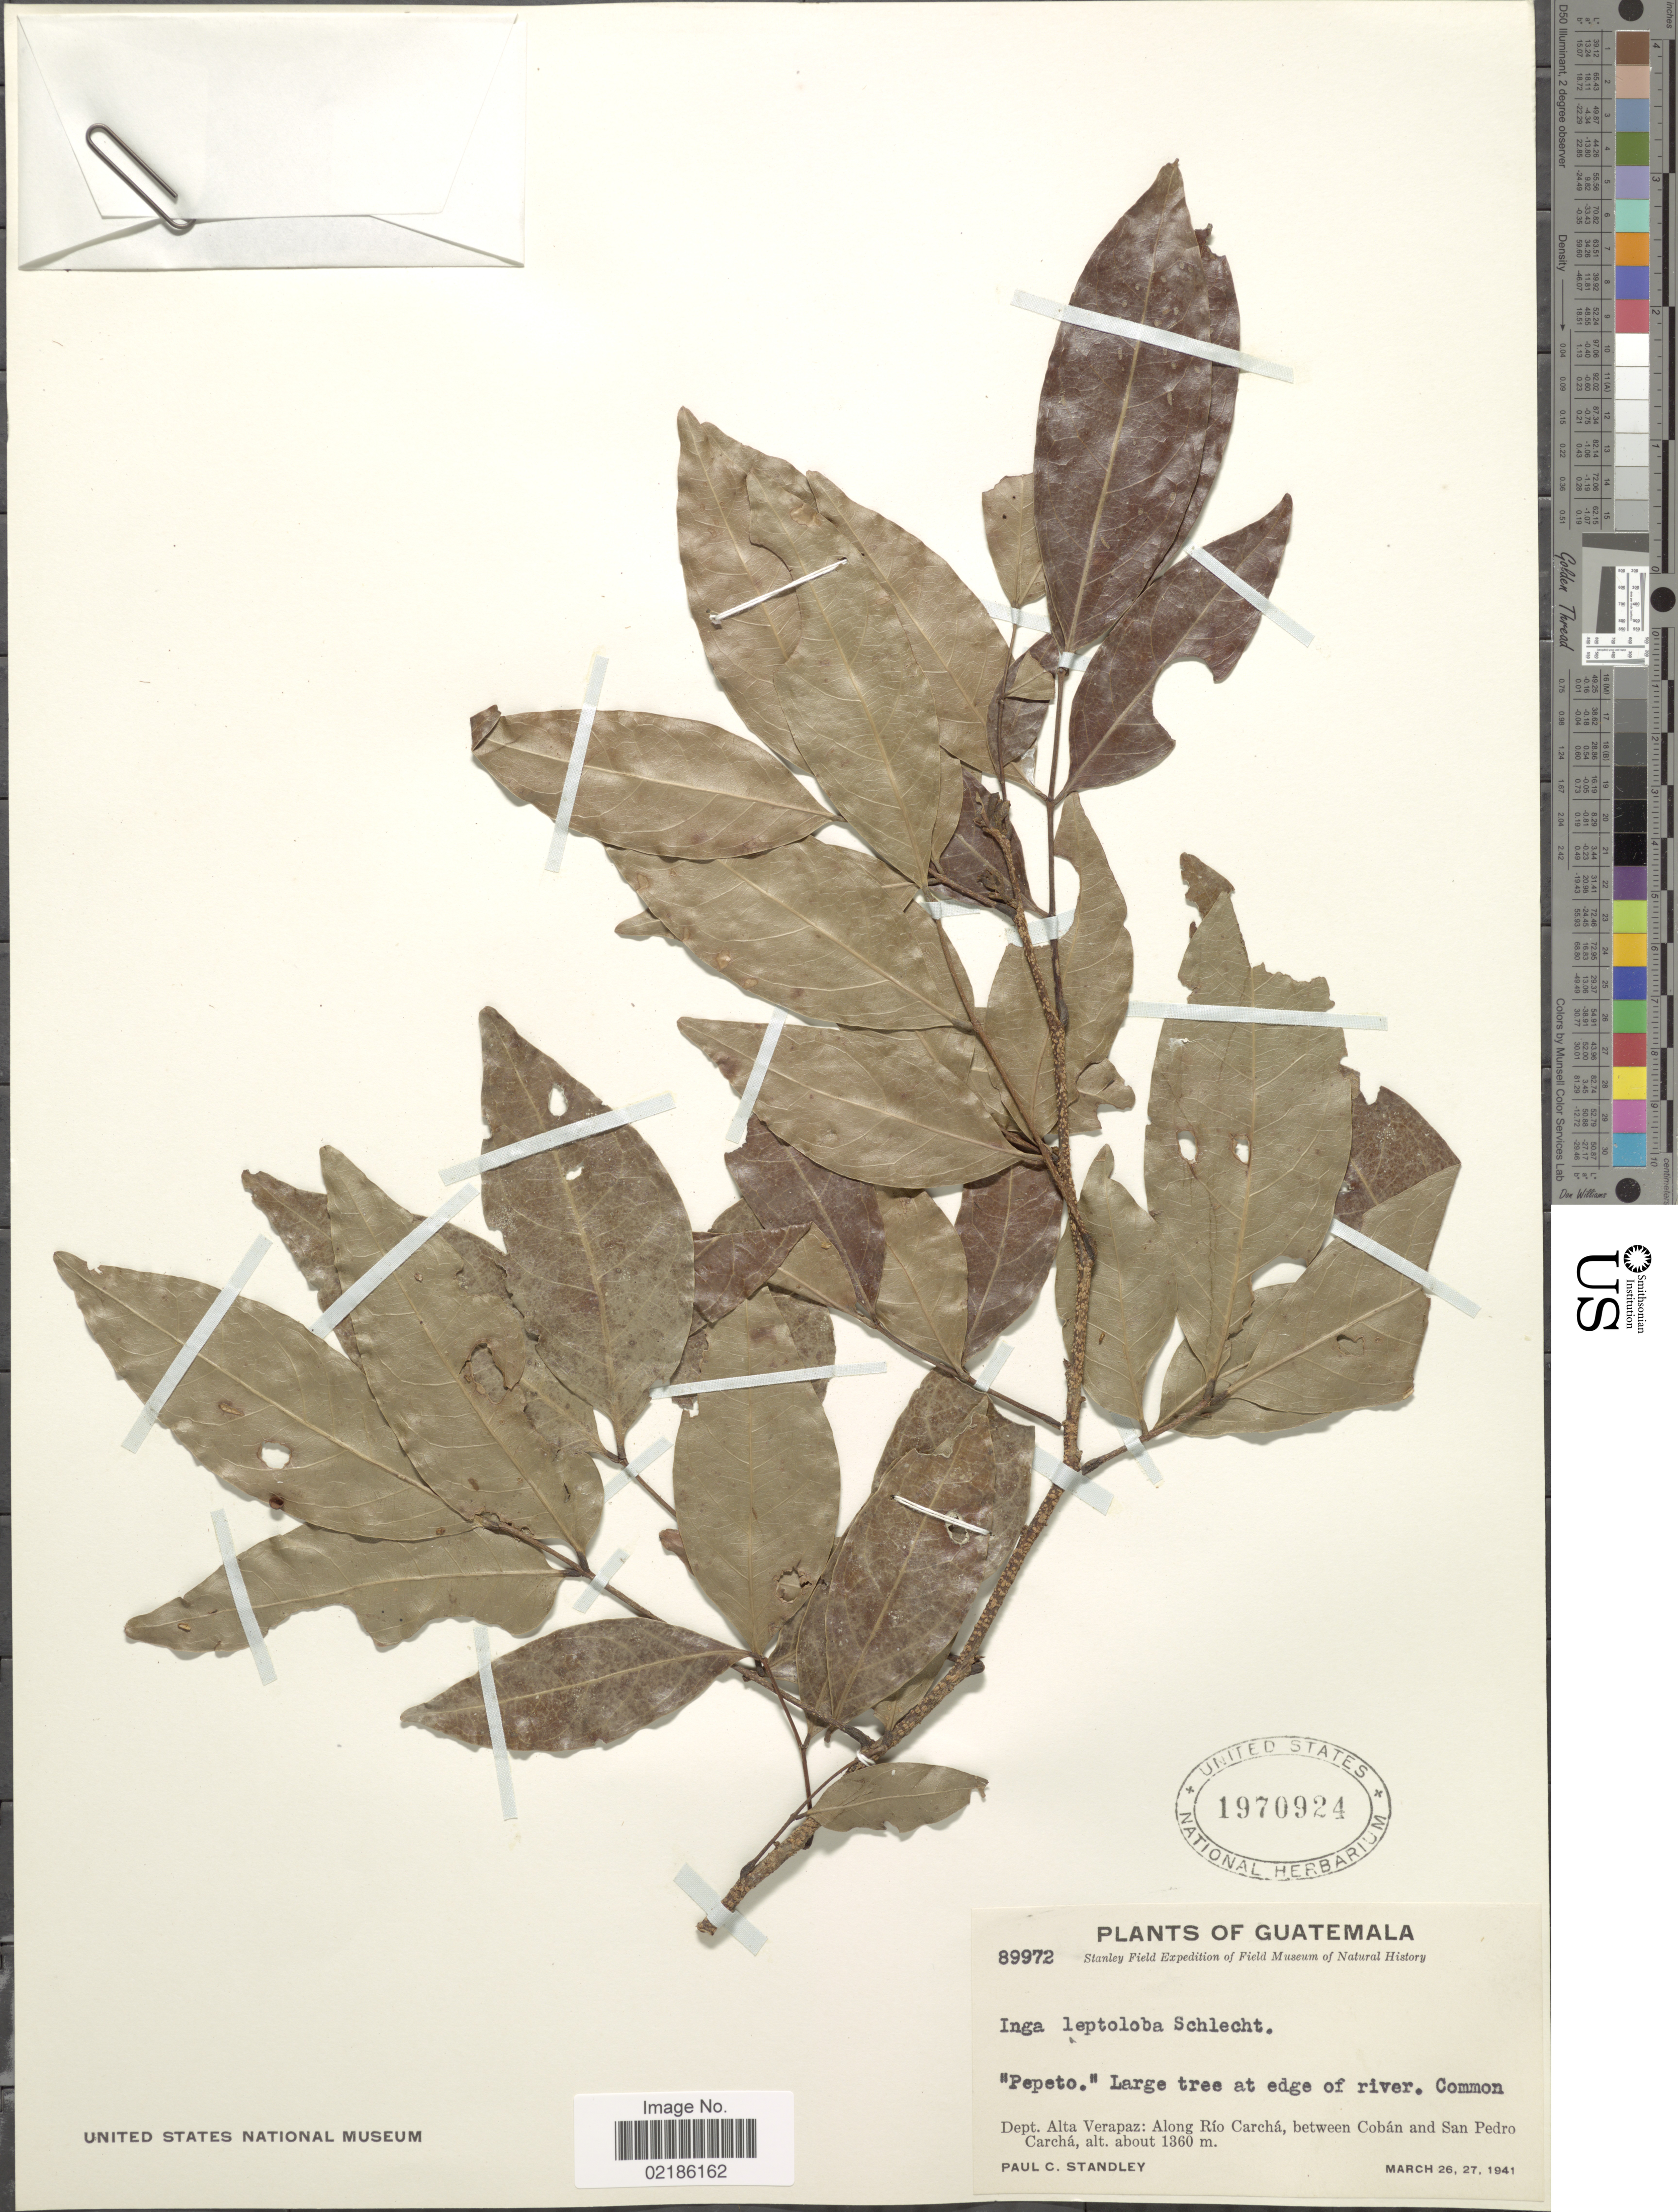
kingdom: Plantae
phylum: Tracheophyta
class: Magnoliopsida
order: Fabales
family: Fabaceae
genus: Inga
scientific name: Inga leptoloba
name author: Schltdl.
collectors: P. C. Standley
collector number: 89972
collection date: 1941-03-26/1941-03-27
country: Guatemala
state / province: Alta Verapaz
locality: Along Rio Carcha, between Coban and San Pedro Carcha.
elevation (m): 1360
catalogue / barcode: US 1970924